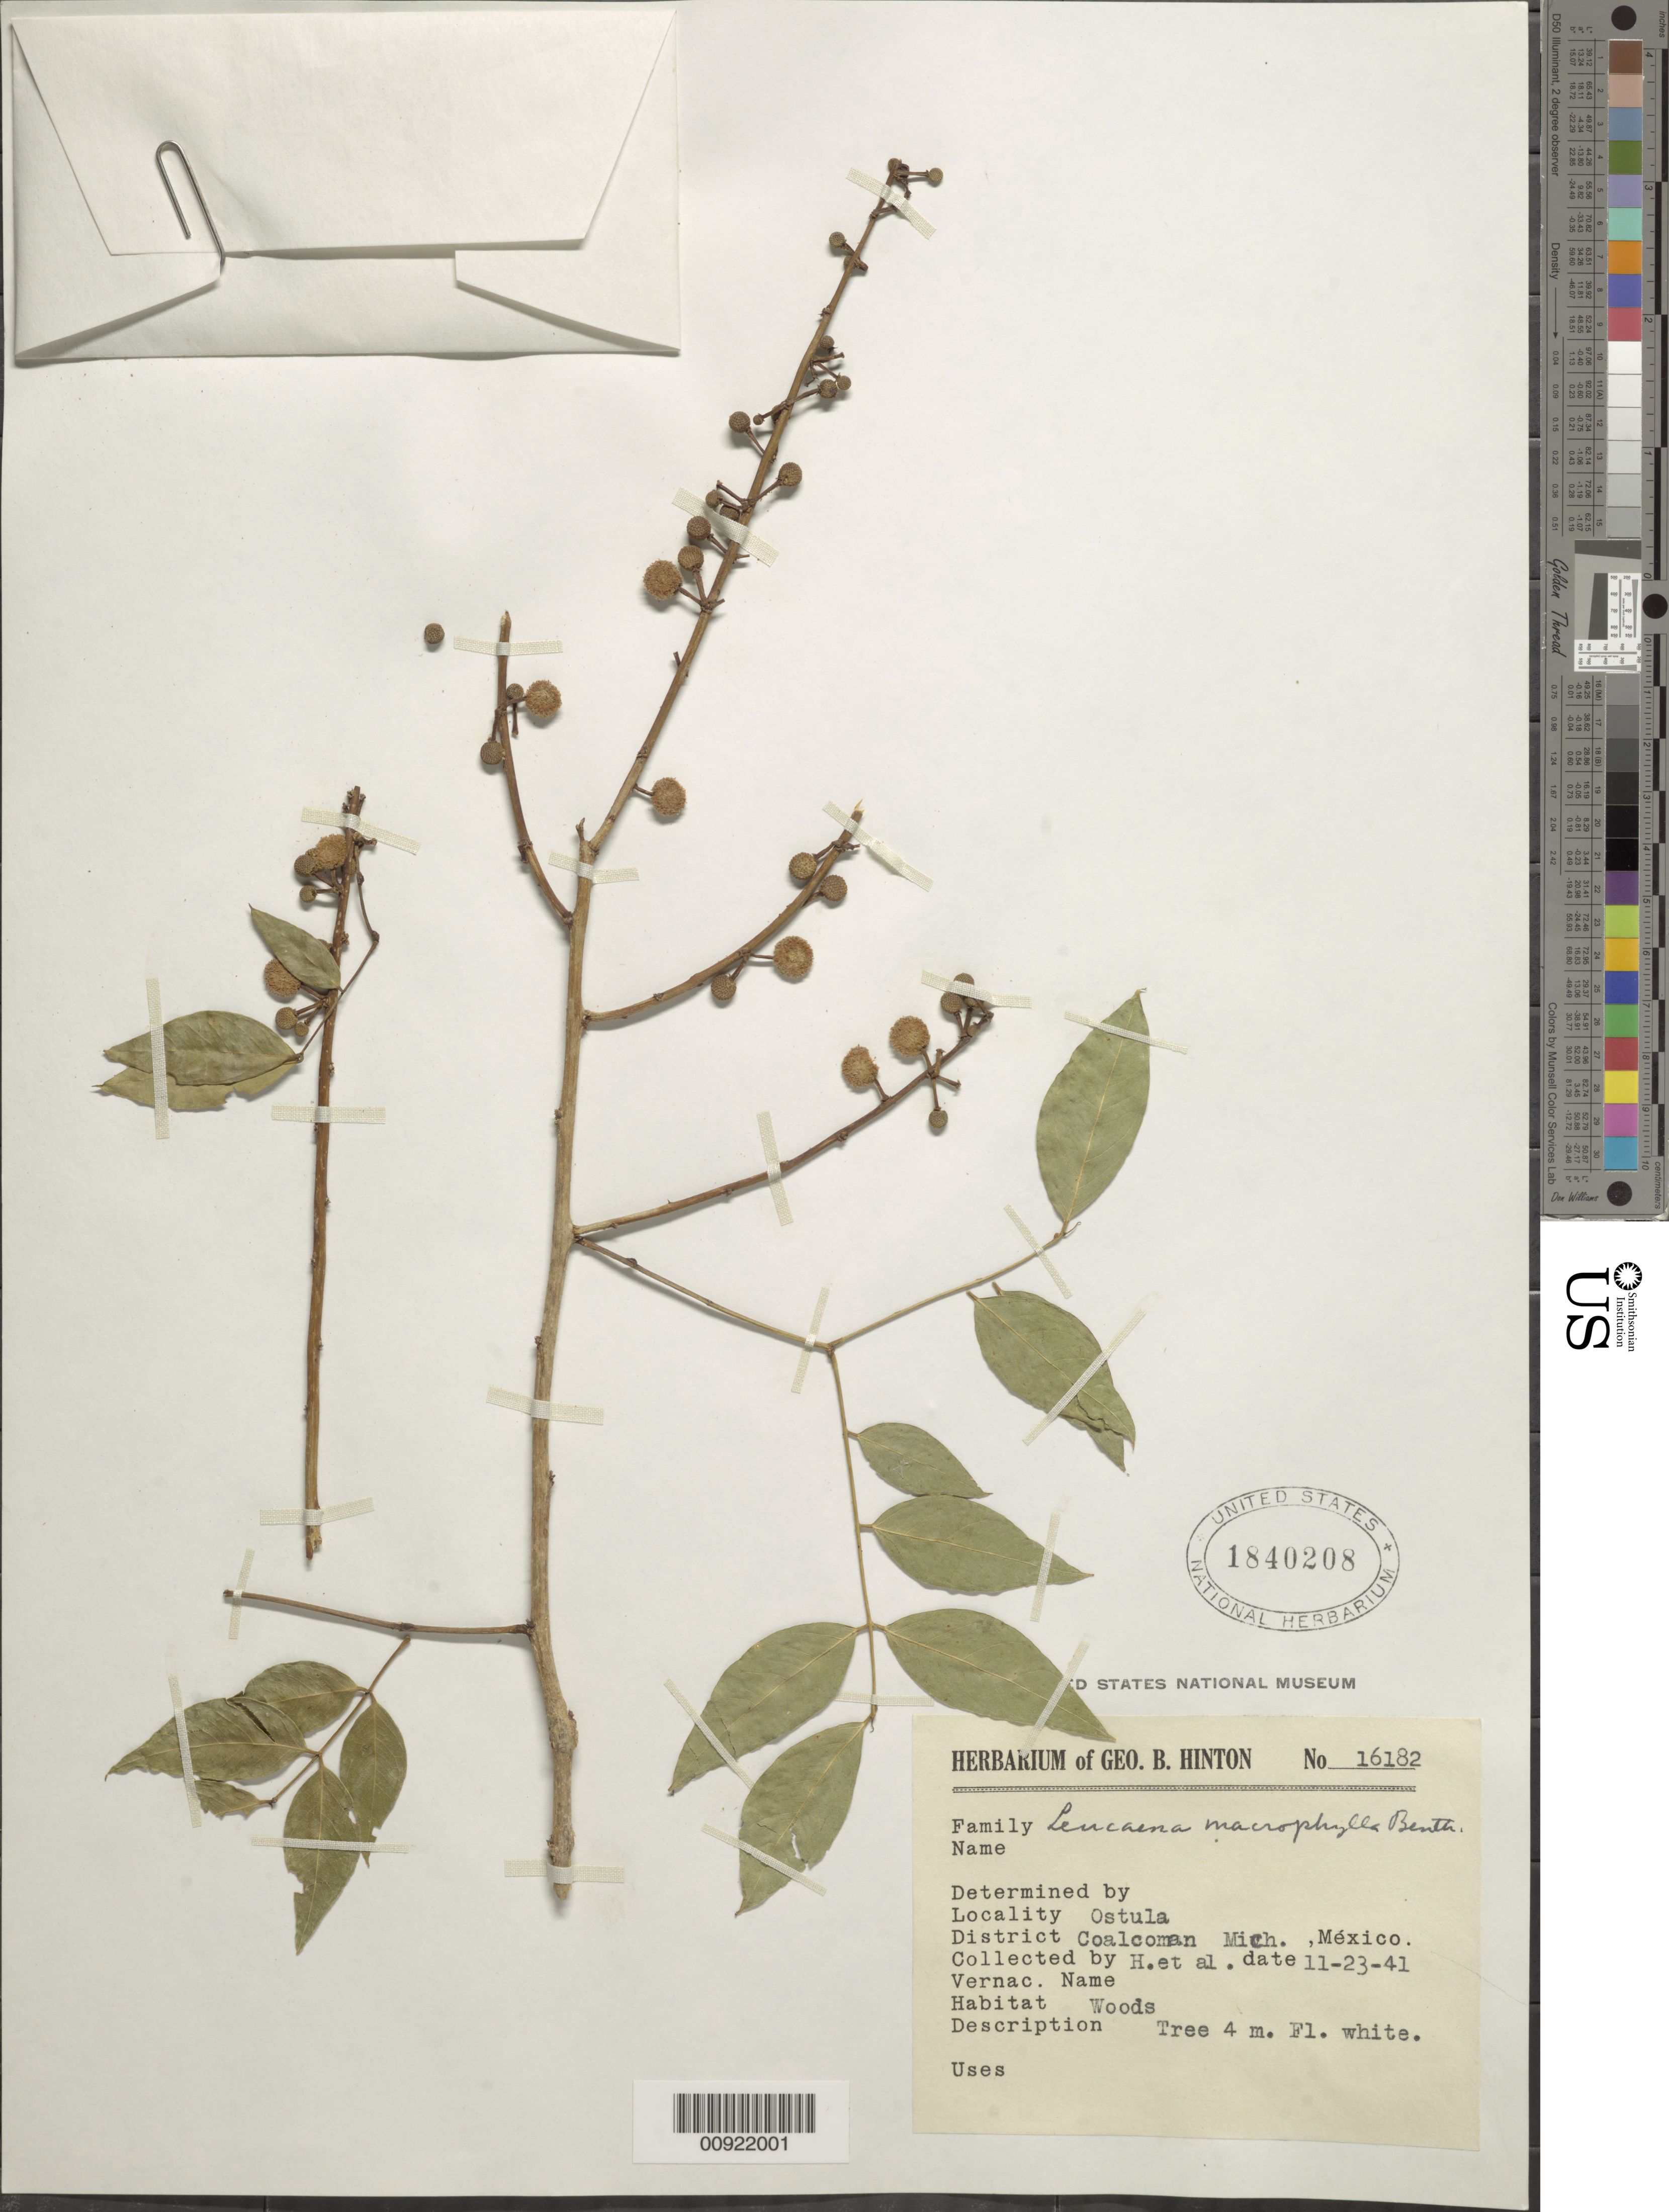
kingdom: Plantae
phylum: Tracheophyta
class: Magnoliopsida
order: Fabales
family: Fabaceae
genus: Leucaena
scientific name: Leucaena macrophylla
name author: Benth.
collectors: G. B. Hinton & et al.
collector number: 16182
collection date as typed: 23 Nov 1941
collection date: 1941-11-23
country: Mexico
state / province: Michoacán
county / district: Coalcomán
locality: Ostula, District Coalcomán, Michoacán.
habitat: Woods.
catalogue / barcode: US 1840208